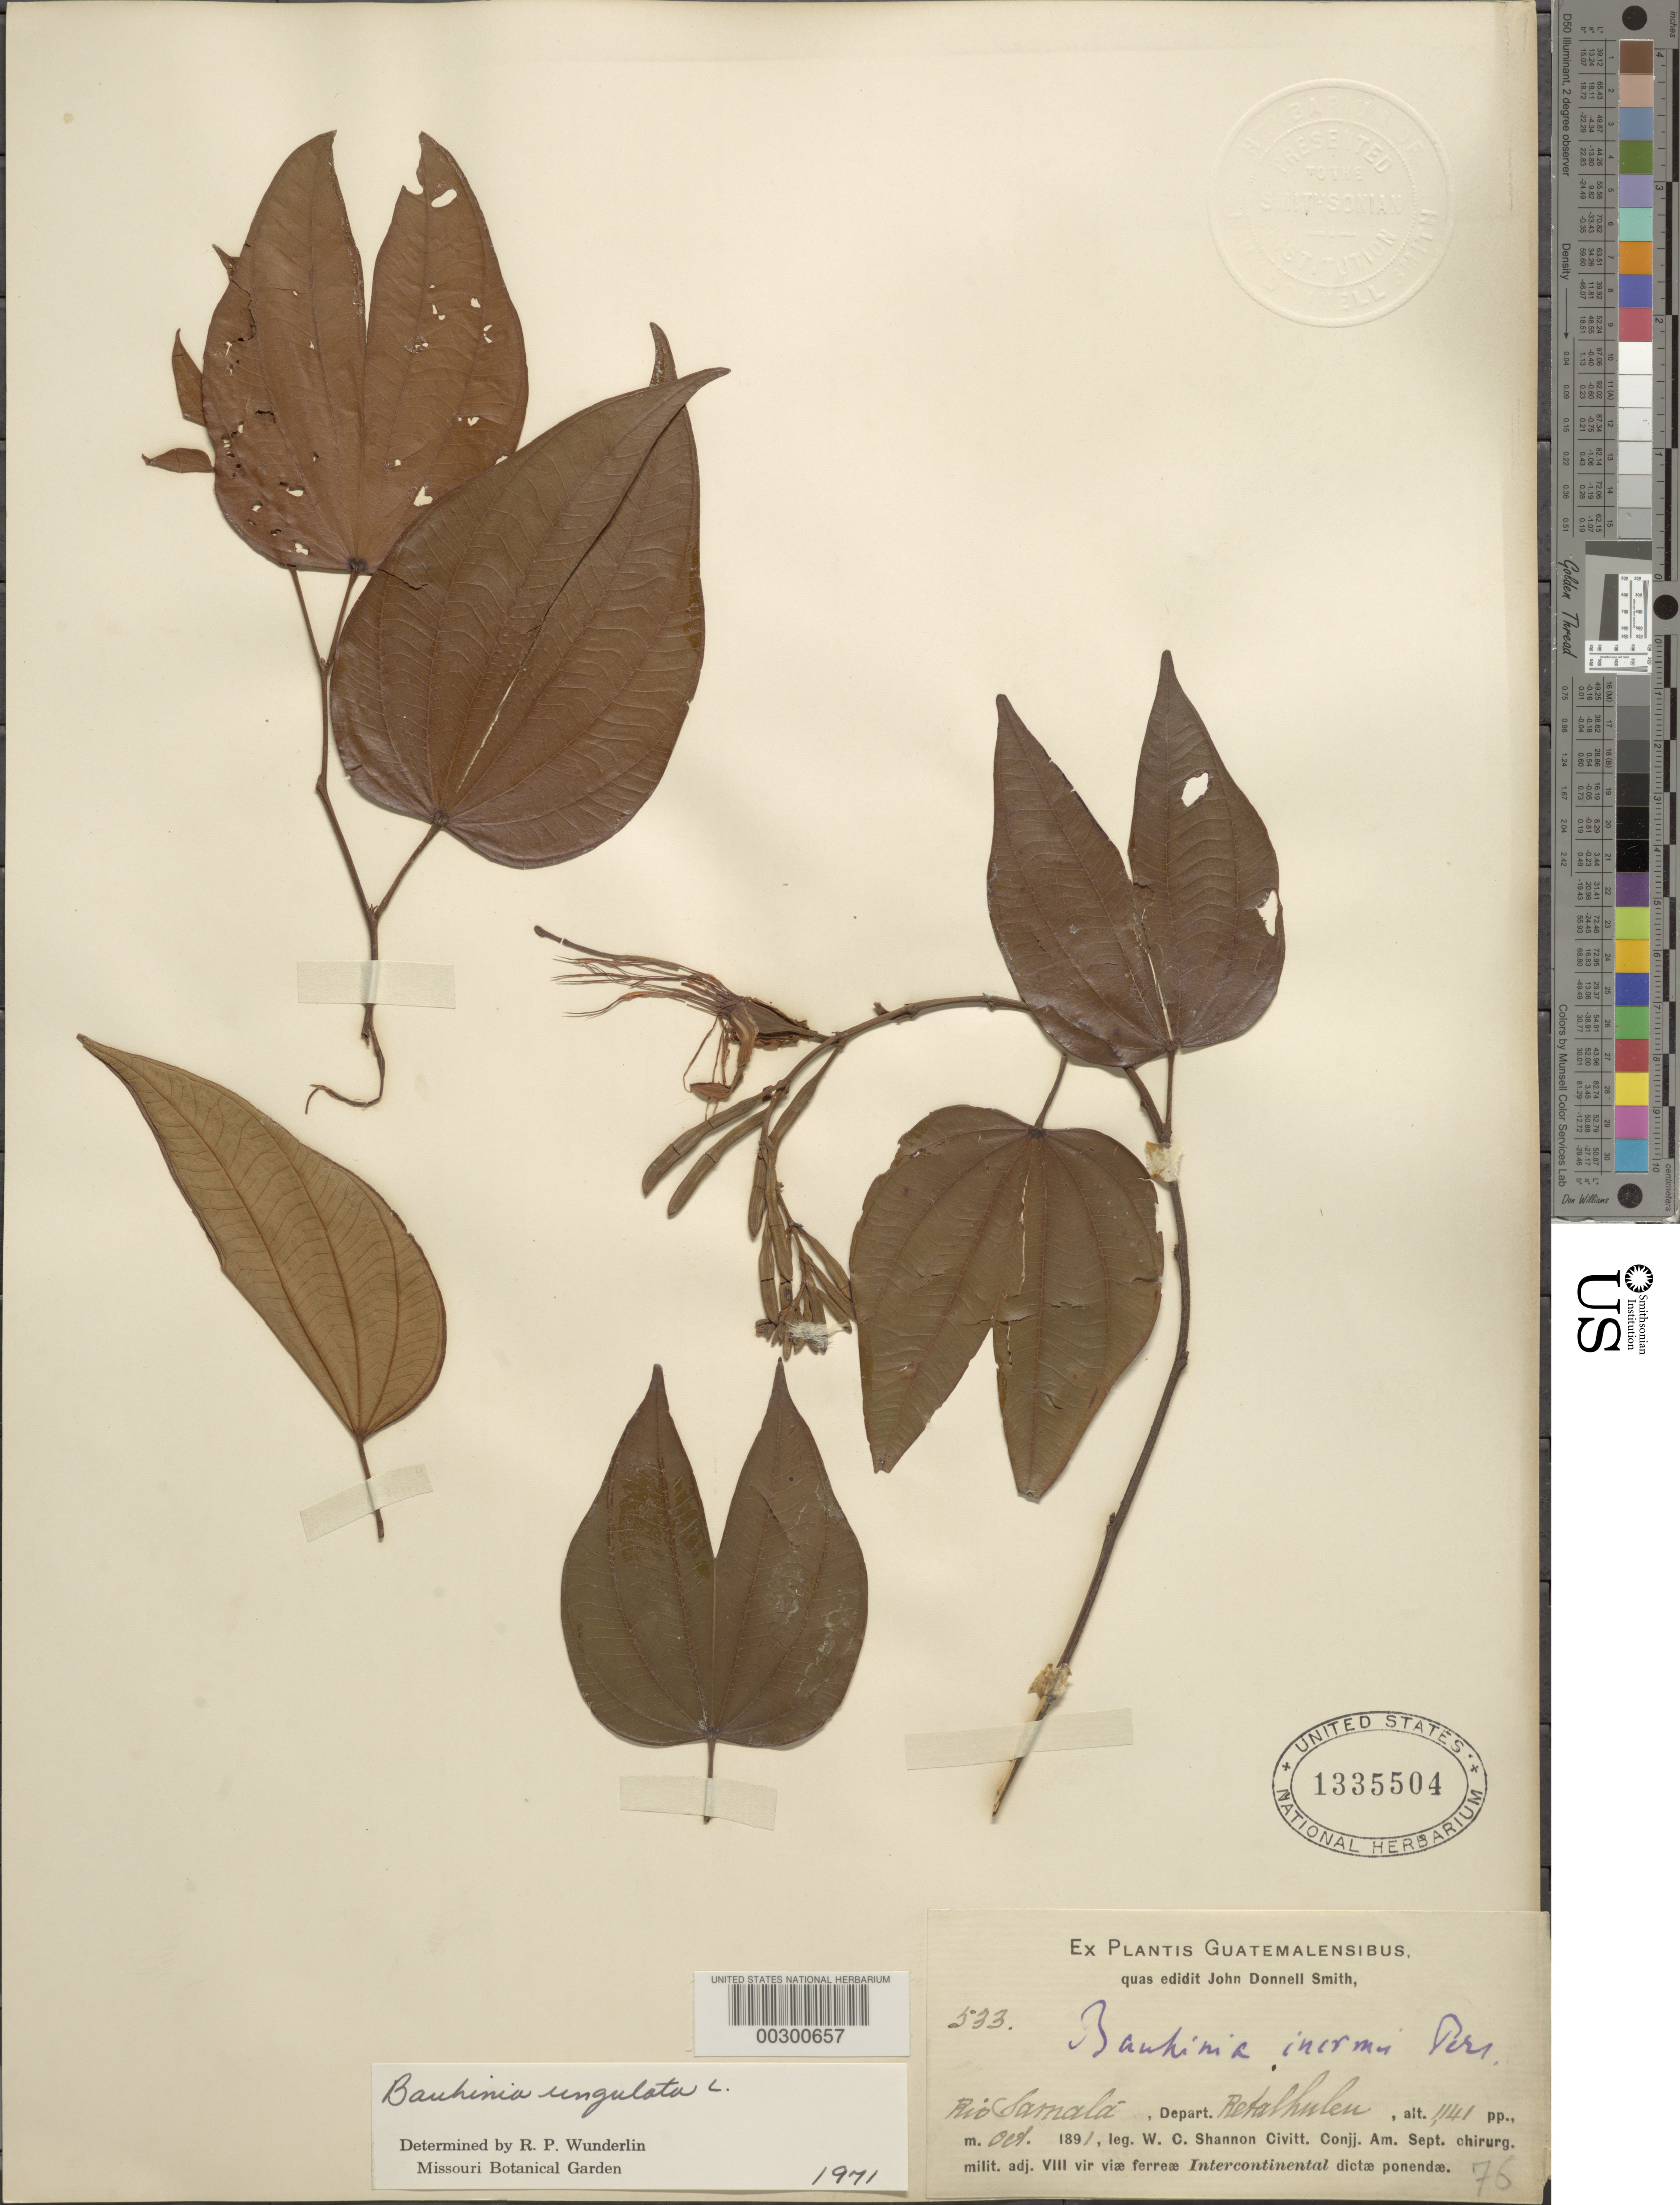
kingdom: Plantae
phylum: Tracheophyta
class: Magnoliopsida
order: Fabales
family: Fabaceae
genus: Bauhinia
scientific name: Bauhinia ungulata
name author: L.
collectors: W. Civitt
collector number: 533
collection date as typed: Oct 1891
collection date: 1891-10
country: Guatemala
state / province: Retalhuleu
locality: Rio Samala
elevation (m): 348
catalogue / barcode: US 1335504